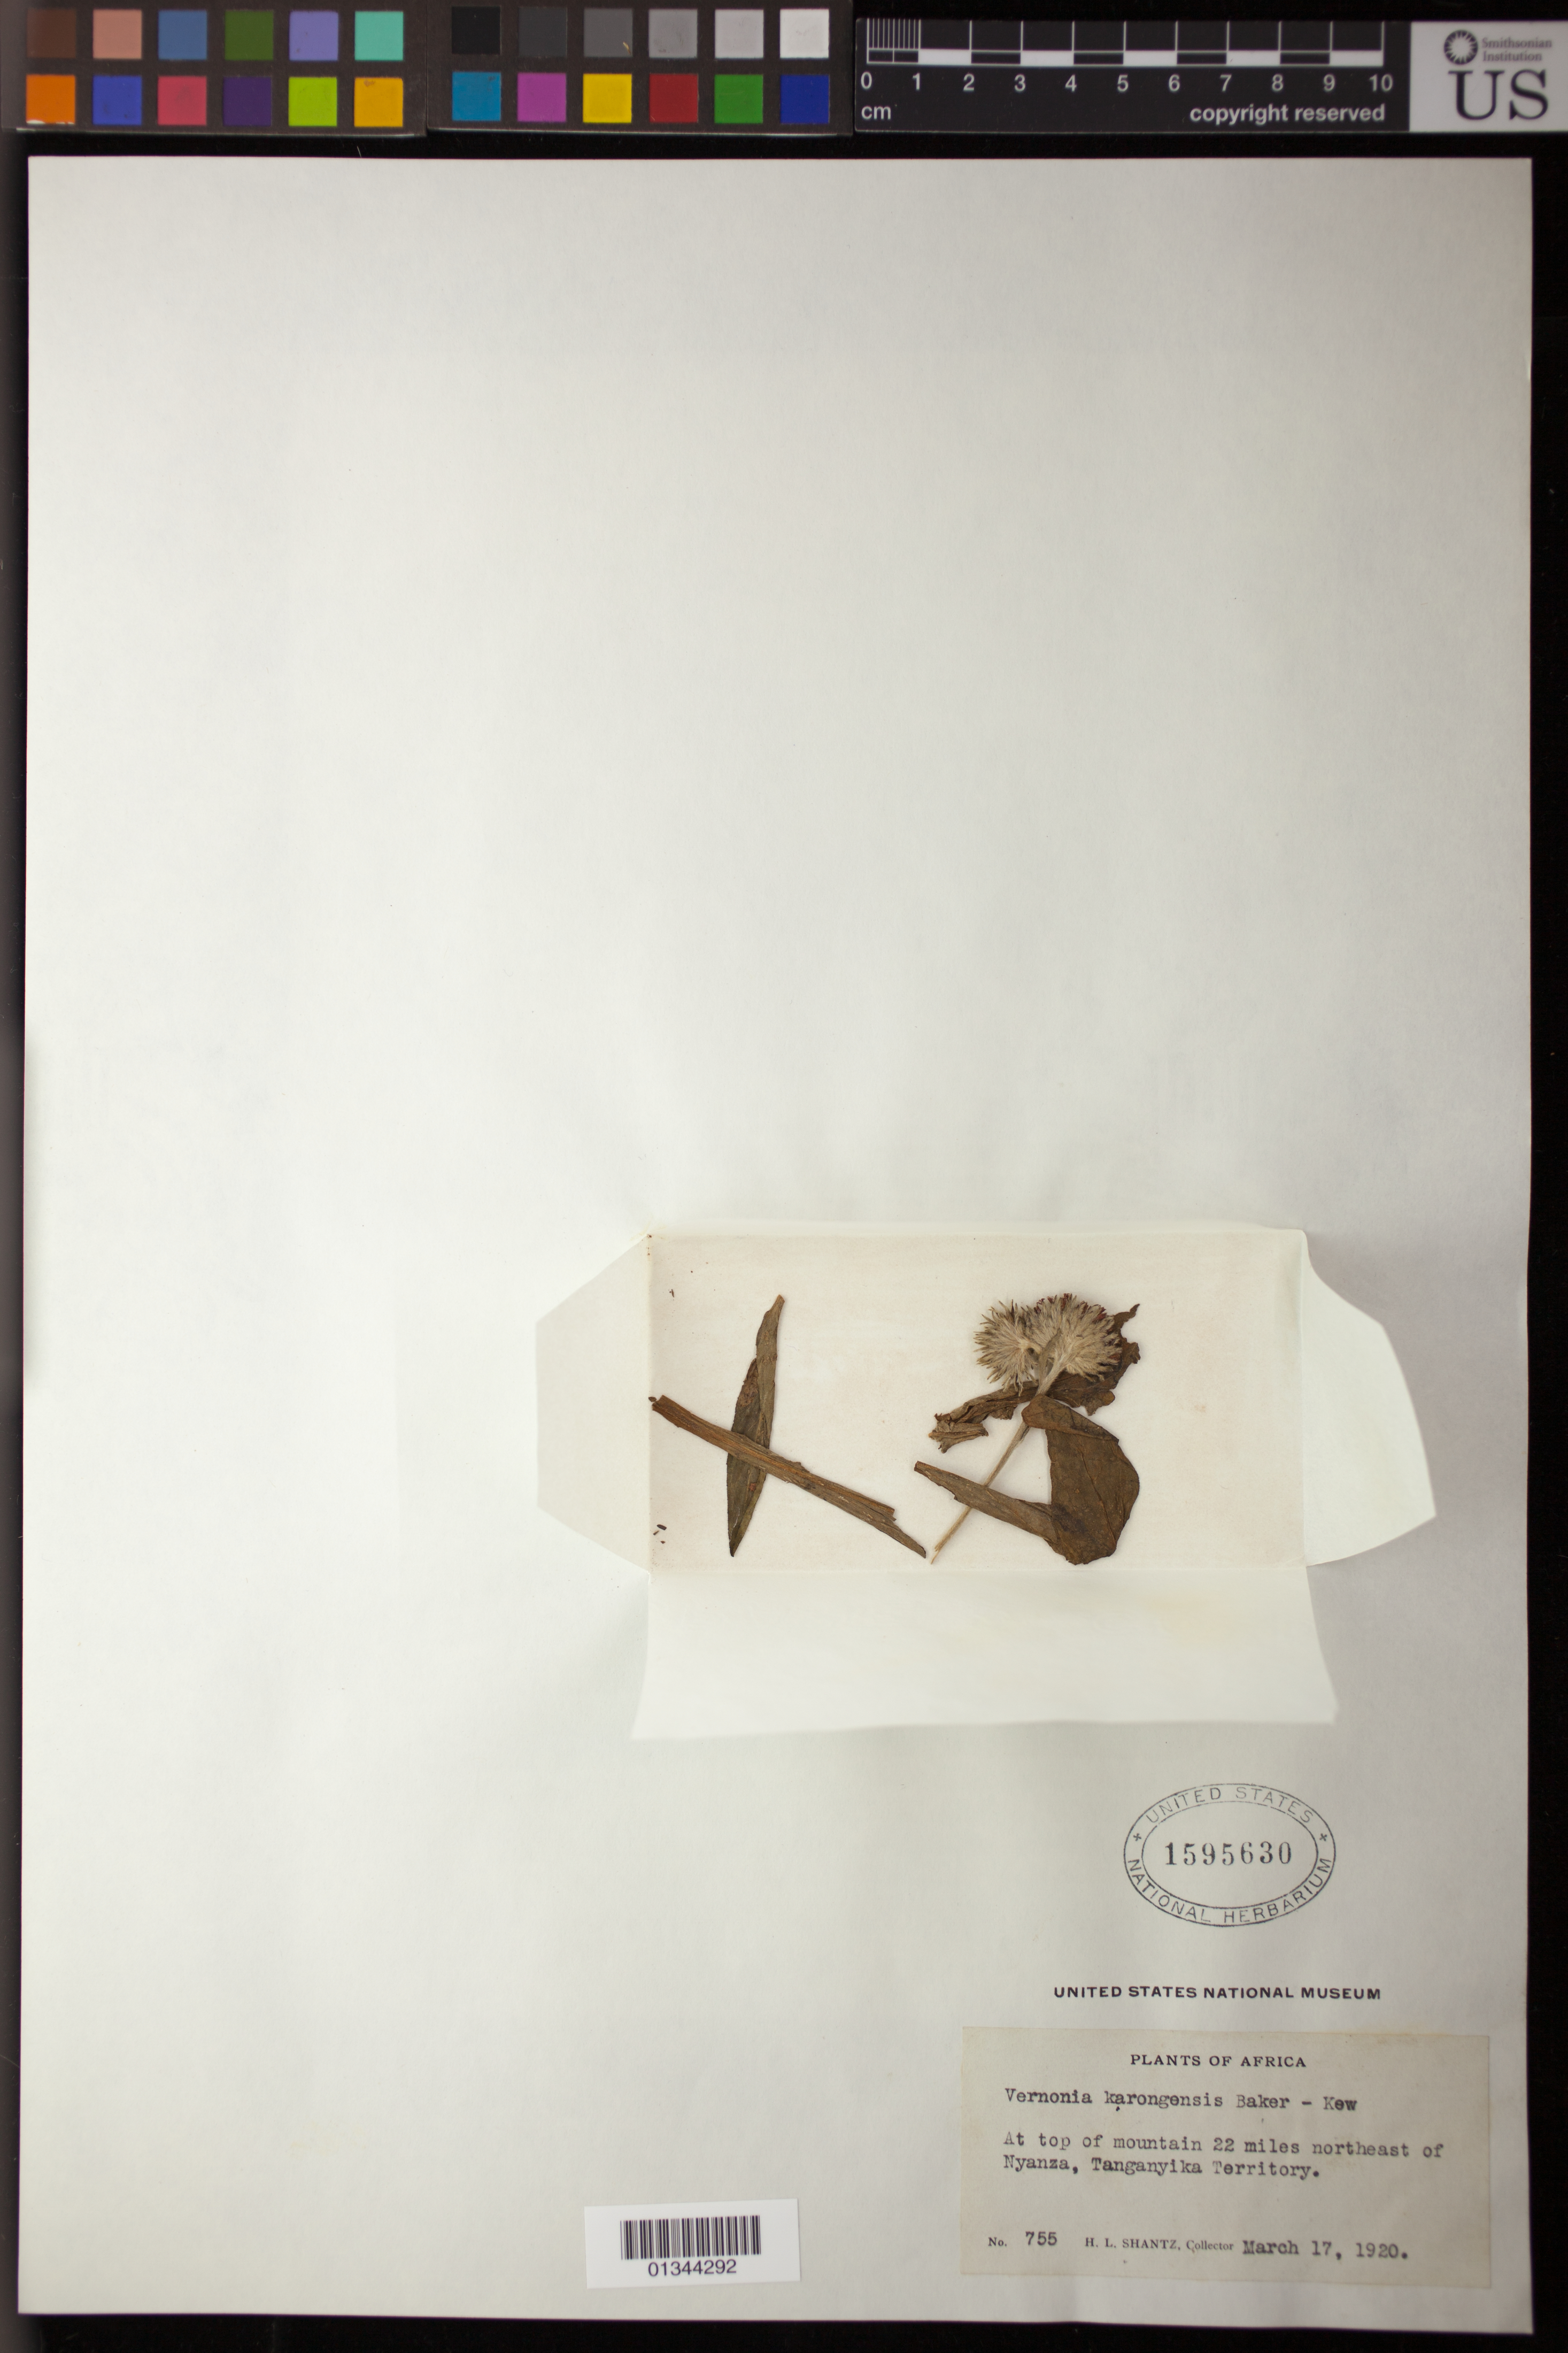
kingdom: Plantae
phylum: Tracheophyta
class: Magnoliopsida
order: Asterales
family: Asteraceae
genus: Vernonia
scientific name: Vernonia karongensis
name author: Baker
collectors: H. Shantz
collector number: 755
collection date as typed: March 17, 1920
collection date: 1920-03-17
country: Tanzania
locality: At top of mountain 22 miles northeast of Nyanza, Tanganyika Territory.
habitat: At top of mountain.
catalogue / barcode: US 1595630